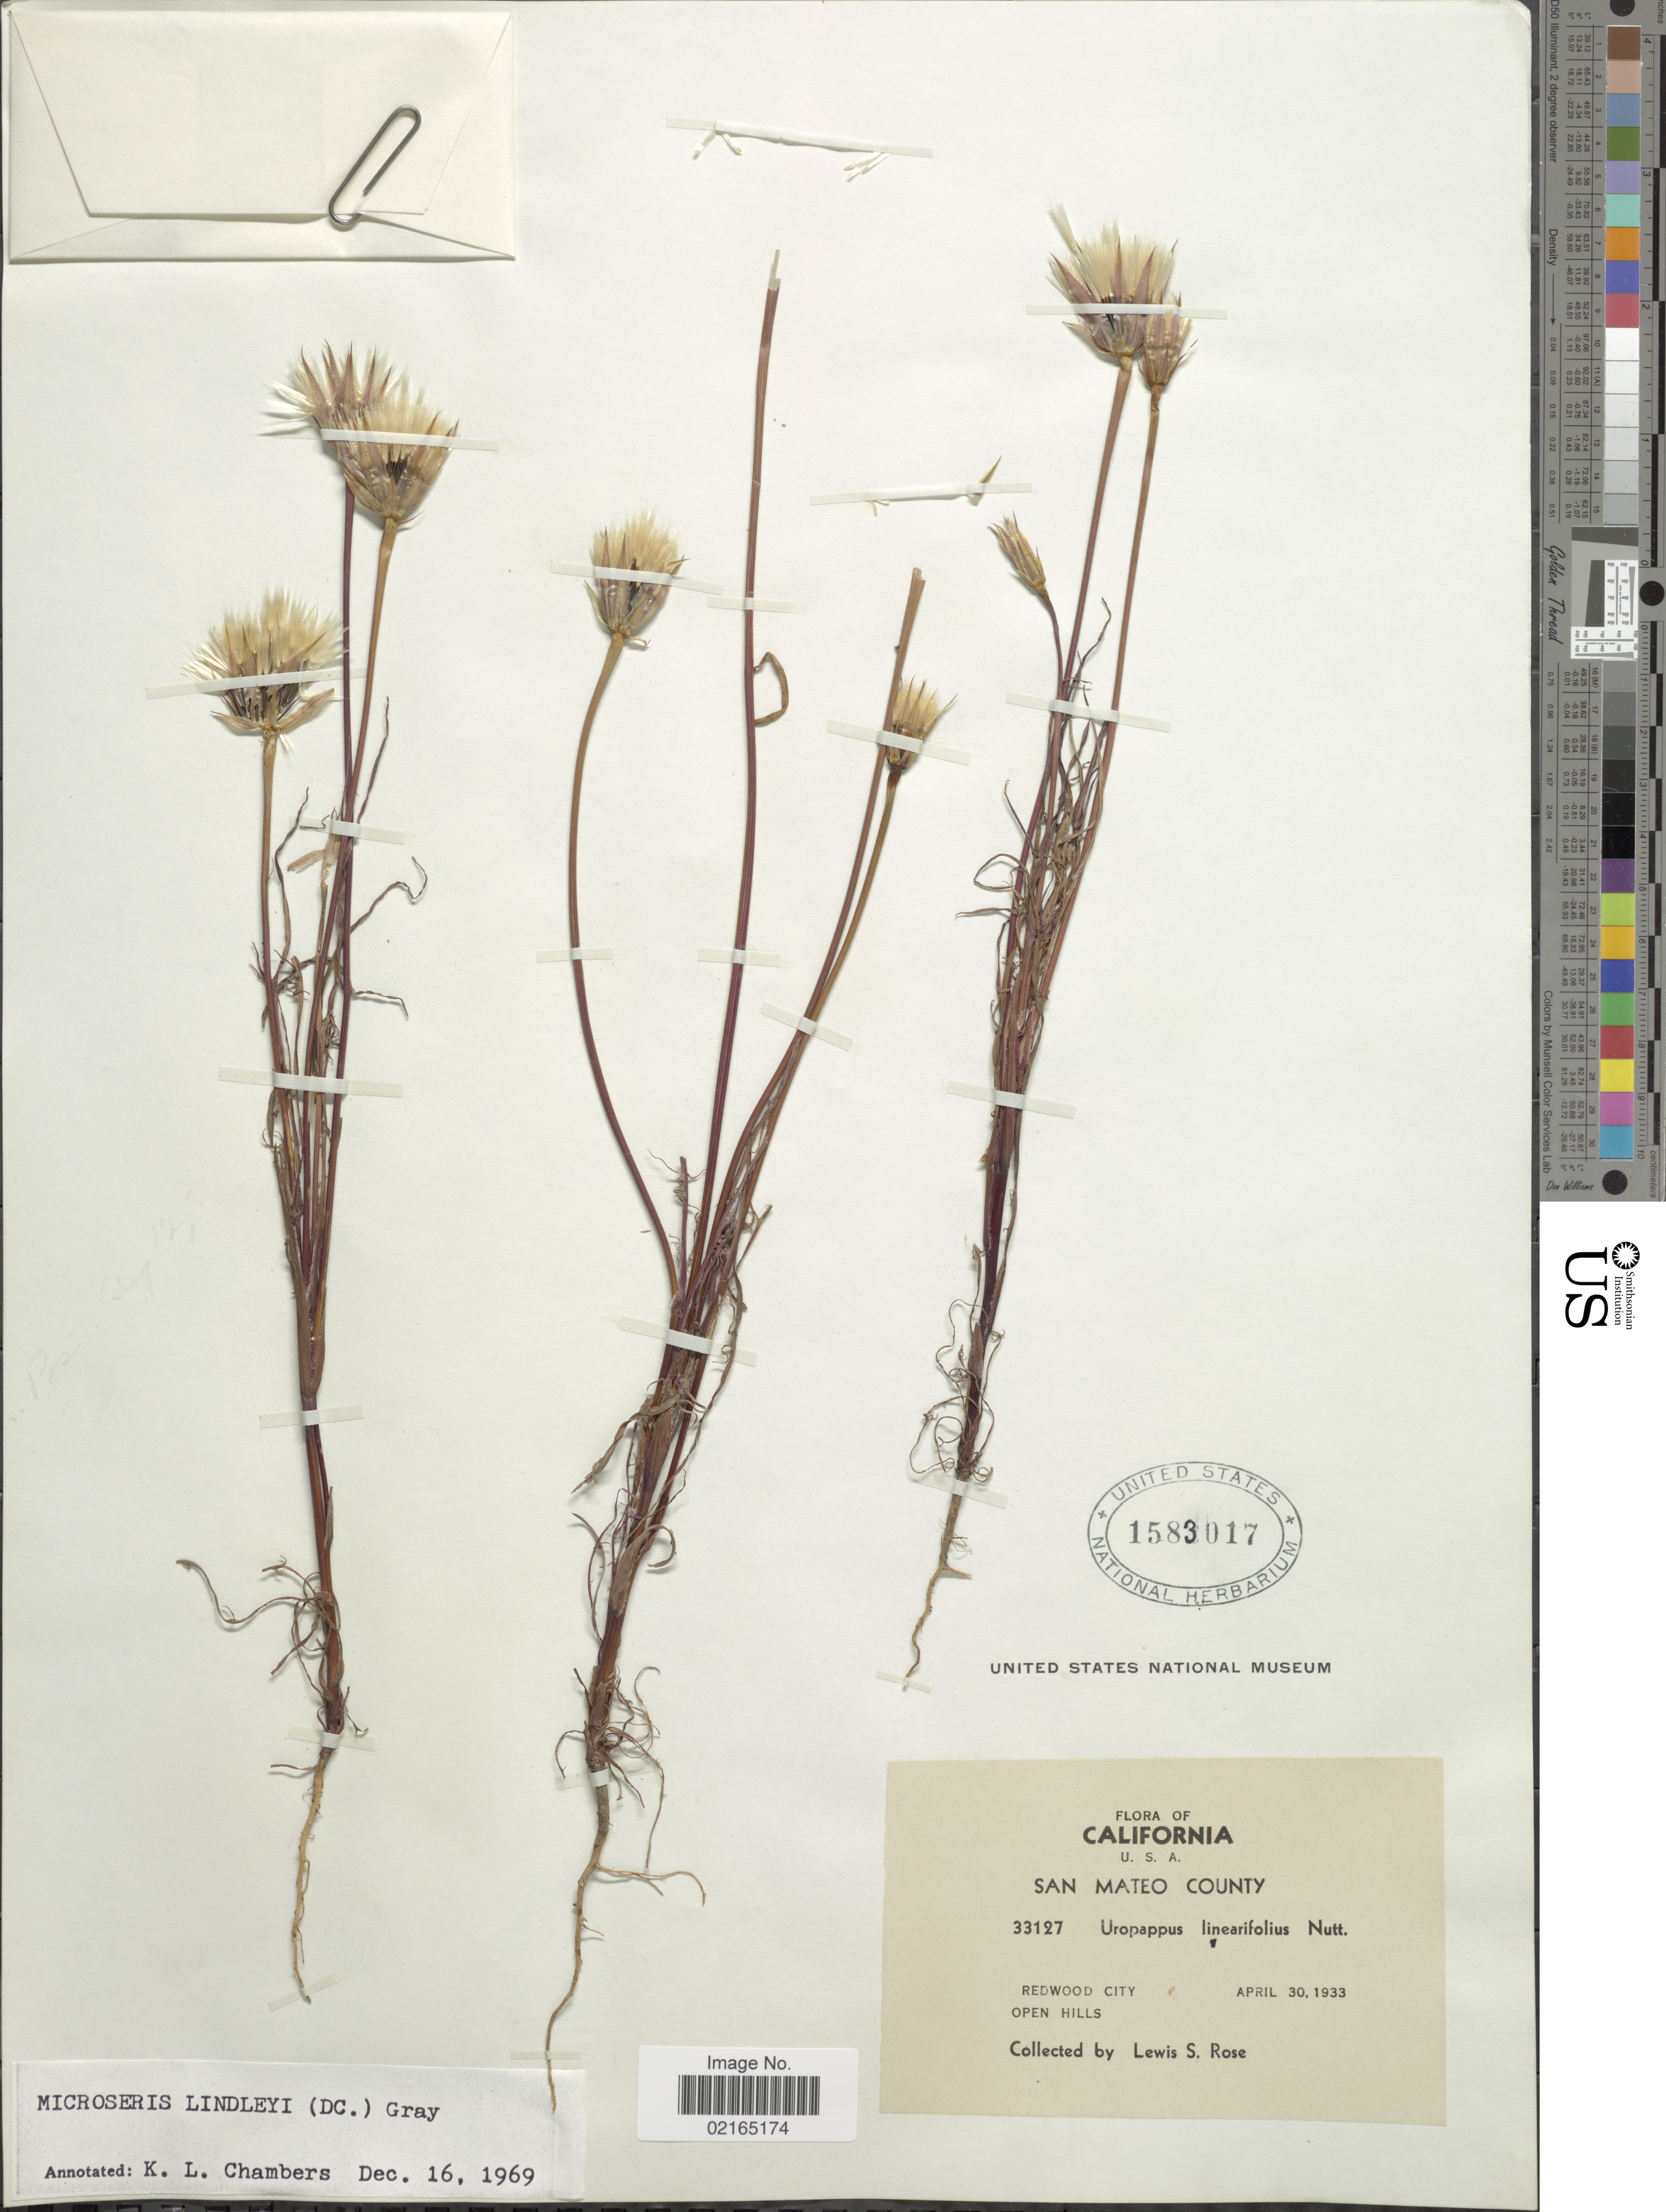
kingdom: Plantae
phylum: Tracheophyta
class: Magnoliopsida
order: Asterales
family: Asteraceae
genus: Uropappus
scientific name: Uropappus lindleyi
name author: (DC.) Nutt.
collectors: L. S. Rose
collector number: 33127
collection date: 1933-04-30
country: United States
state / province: California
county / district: San Mateo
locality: San Mateo County, Redwood City, open hills.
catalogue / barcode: US 1583017